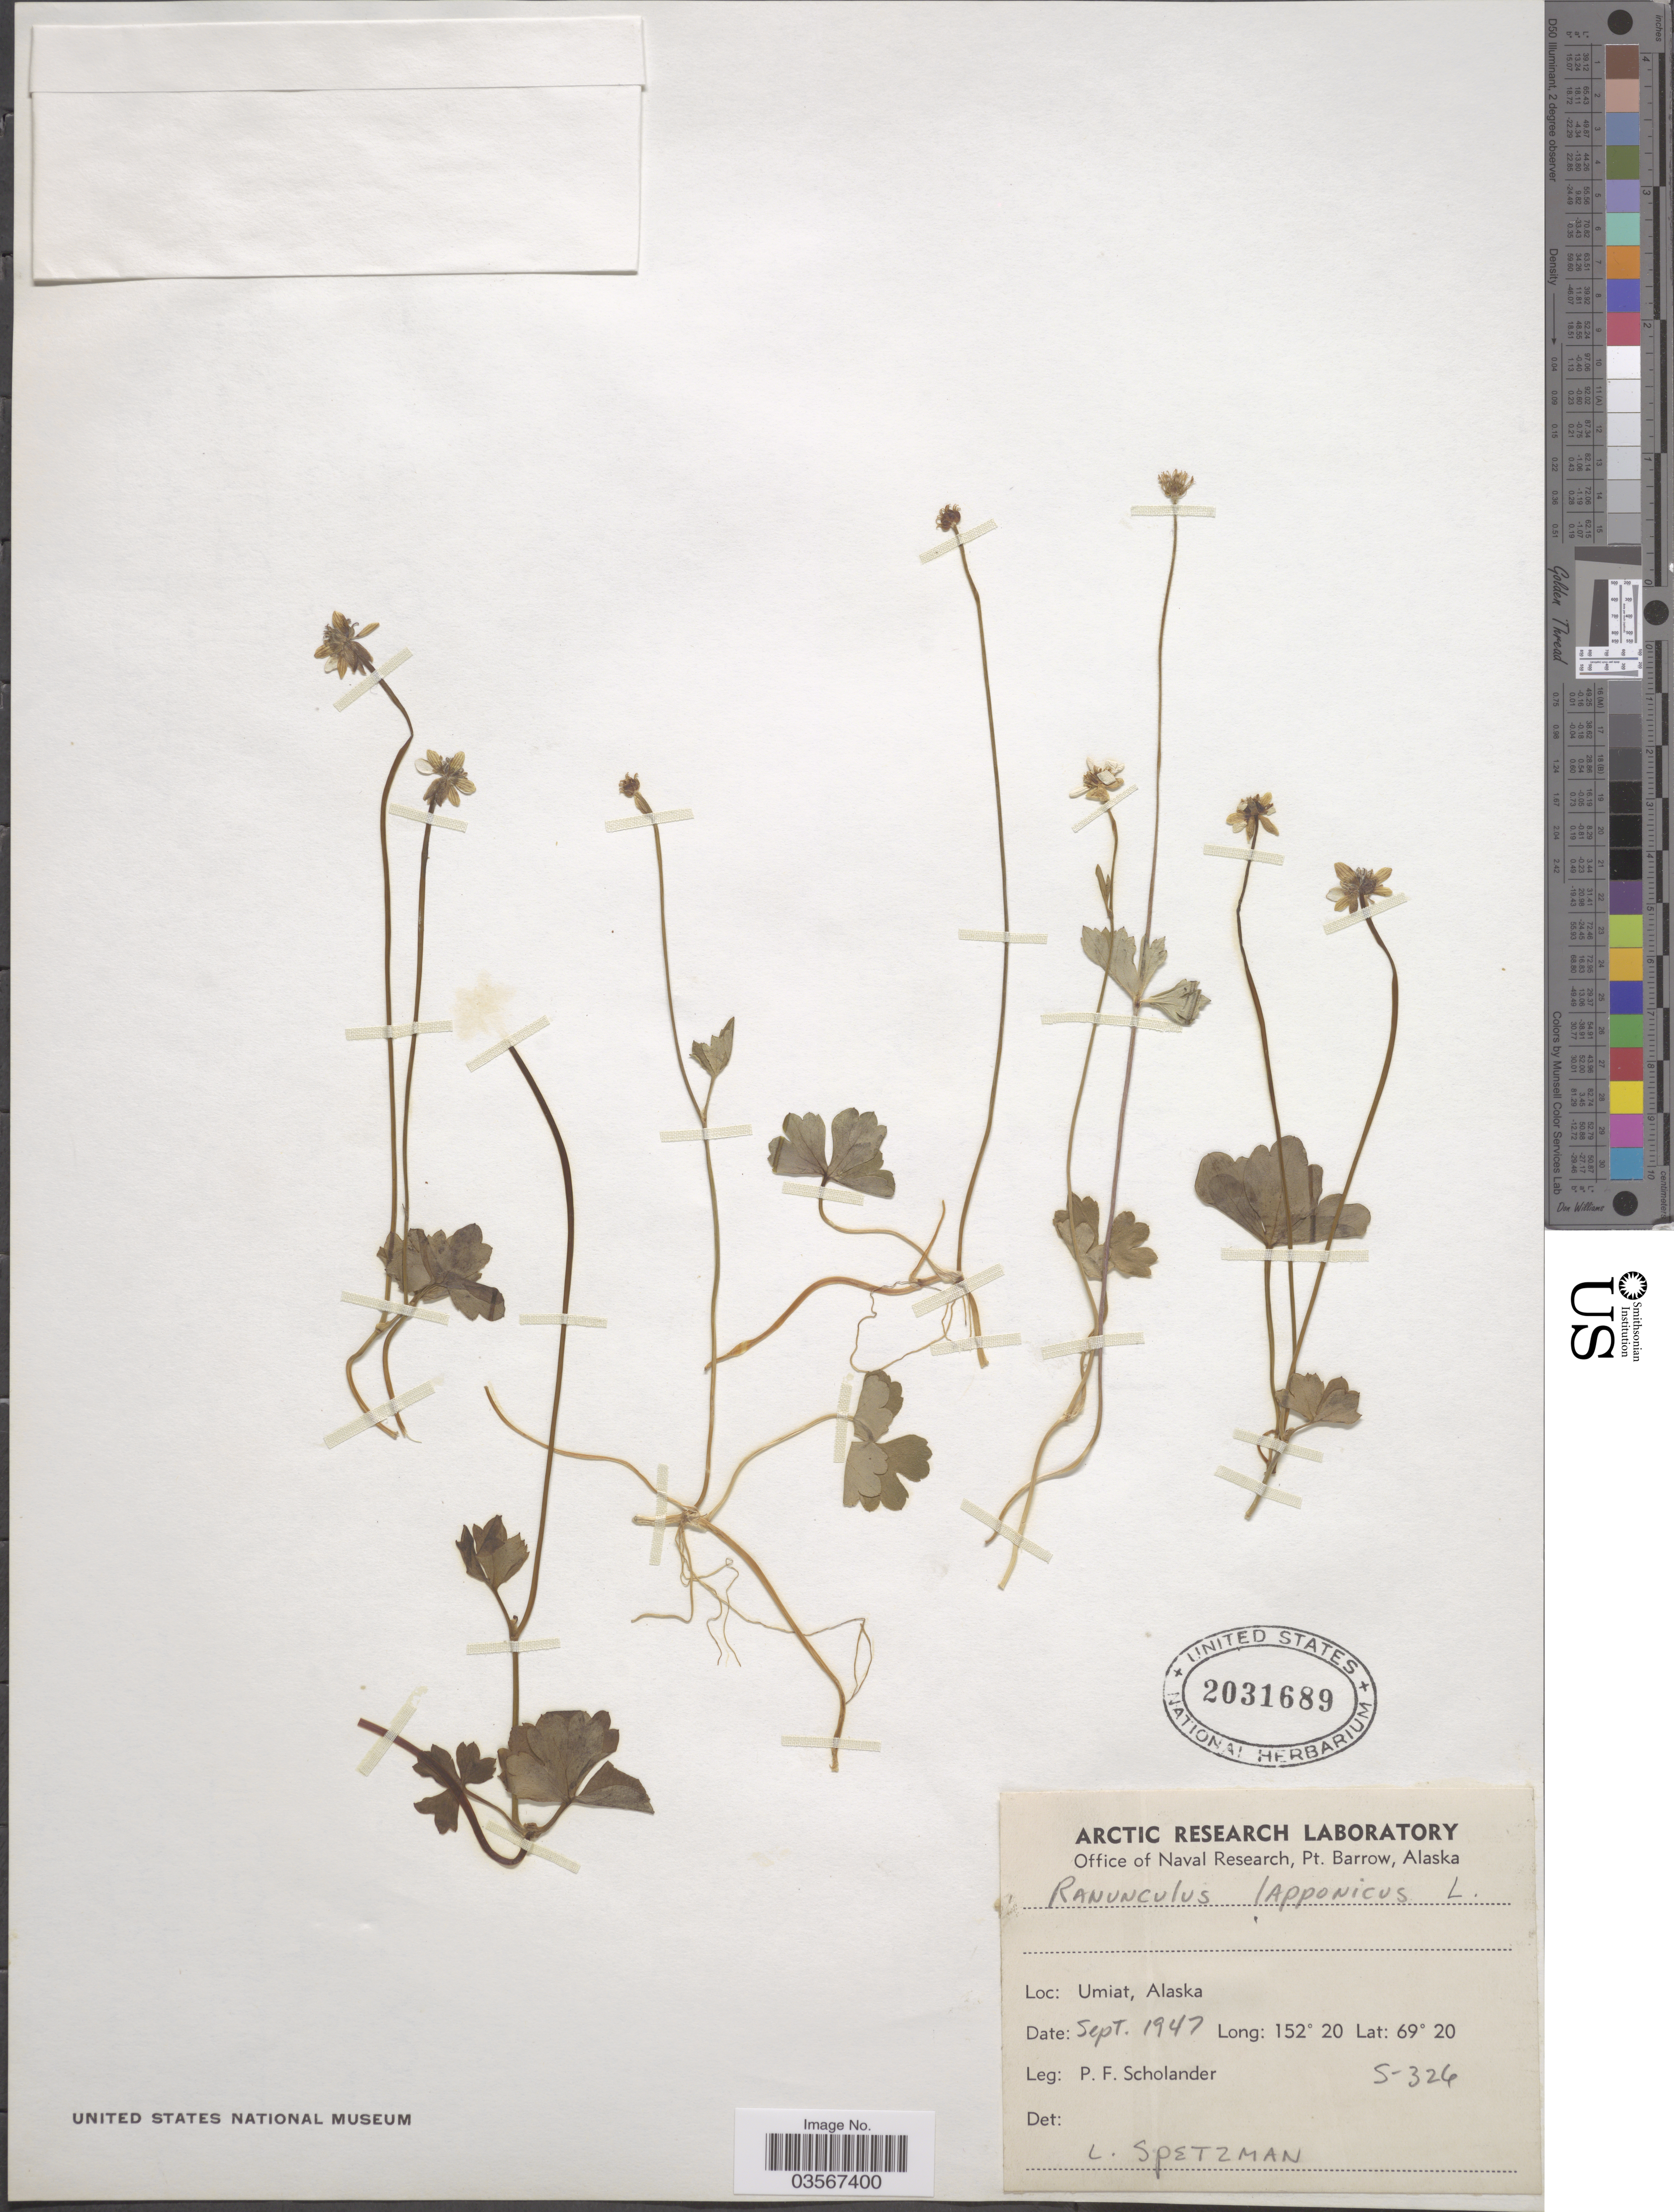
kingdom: Plantae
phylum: Tracheophyta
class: Magnoliopsida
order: Ranunculales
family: Ranunculaceae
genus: Ranunculus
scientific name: Ranunculus lapponicus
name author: L.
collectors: P. Scholander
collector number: S-326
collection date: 1947-09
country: United States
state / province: Alaska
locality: Umiat.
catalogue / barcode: US 2031689